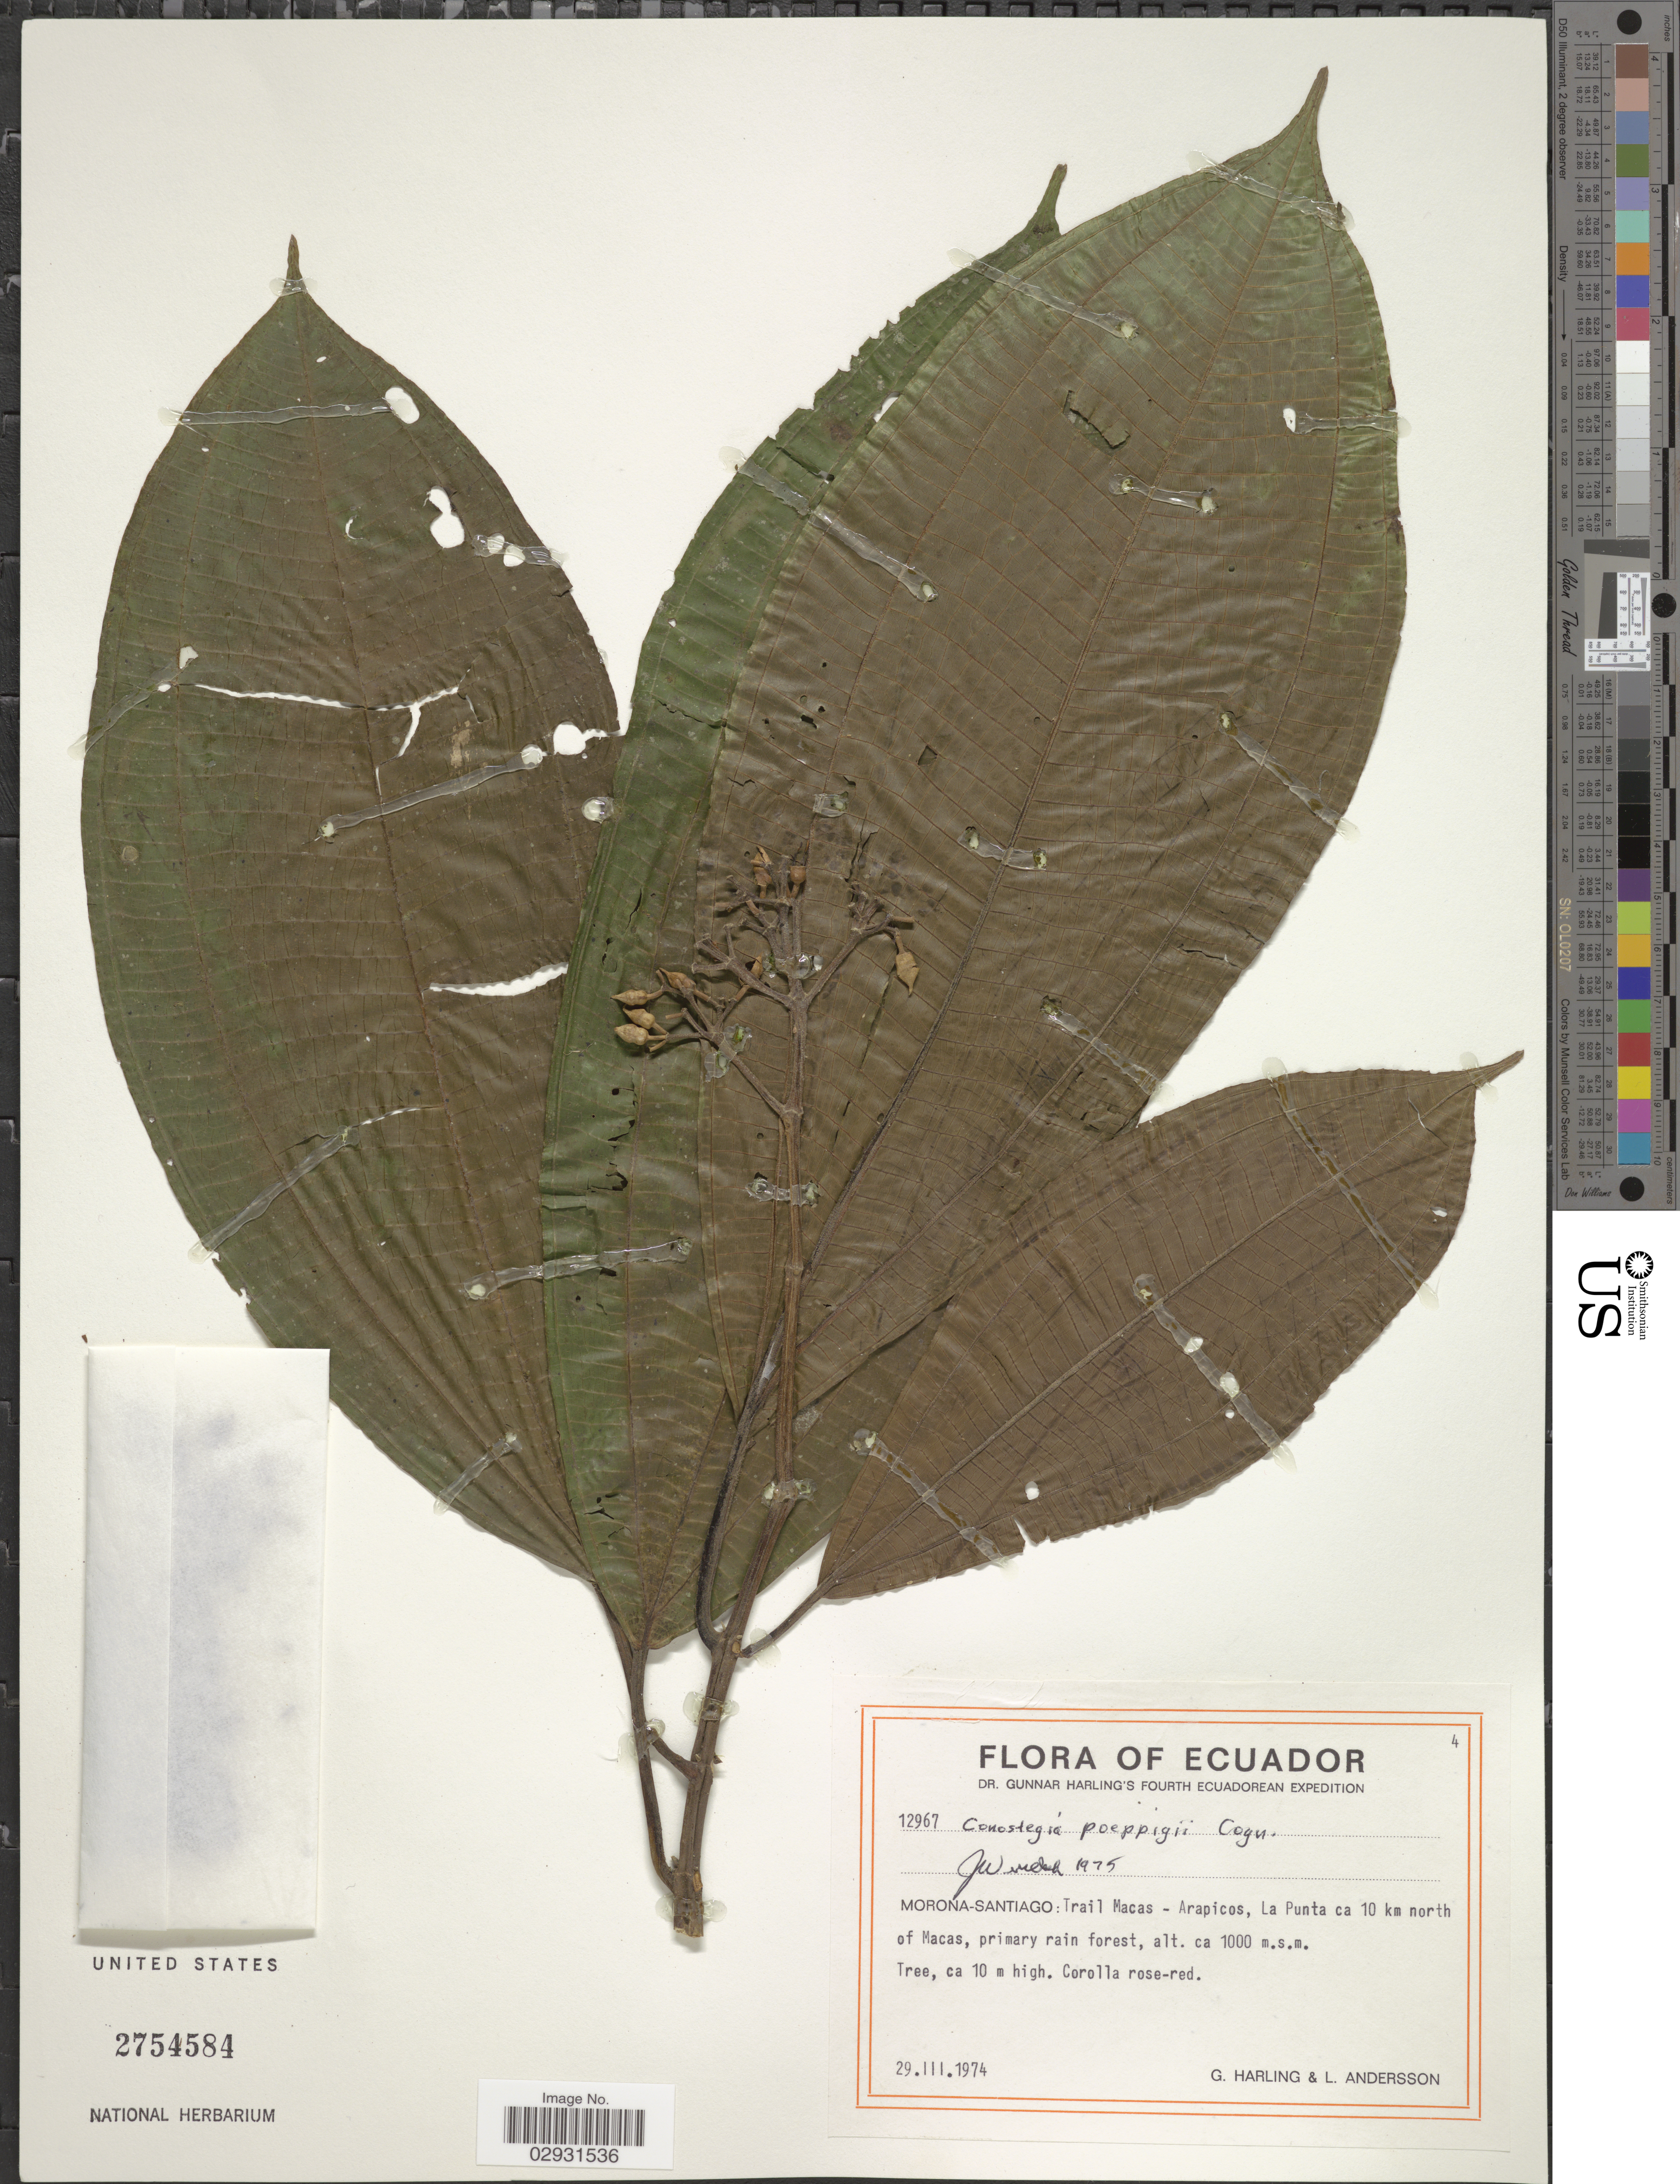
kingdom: Plantae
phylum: Tracheophyta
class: Magnoliopsida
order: Myrtales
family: Melastomataceae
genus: Conostegia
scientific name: Conostegia superba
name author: Naudin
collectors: G. Harling & L. Andersson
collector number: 12967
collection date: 1974-03-29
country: Ecuador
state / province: Morona-Santiago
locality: Trail Macas-Arapicos, La Punta ca 10 km north of Macas.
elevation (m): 1000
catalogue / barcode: US 2754584